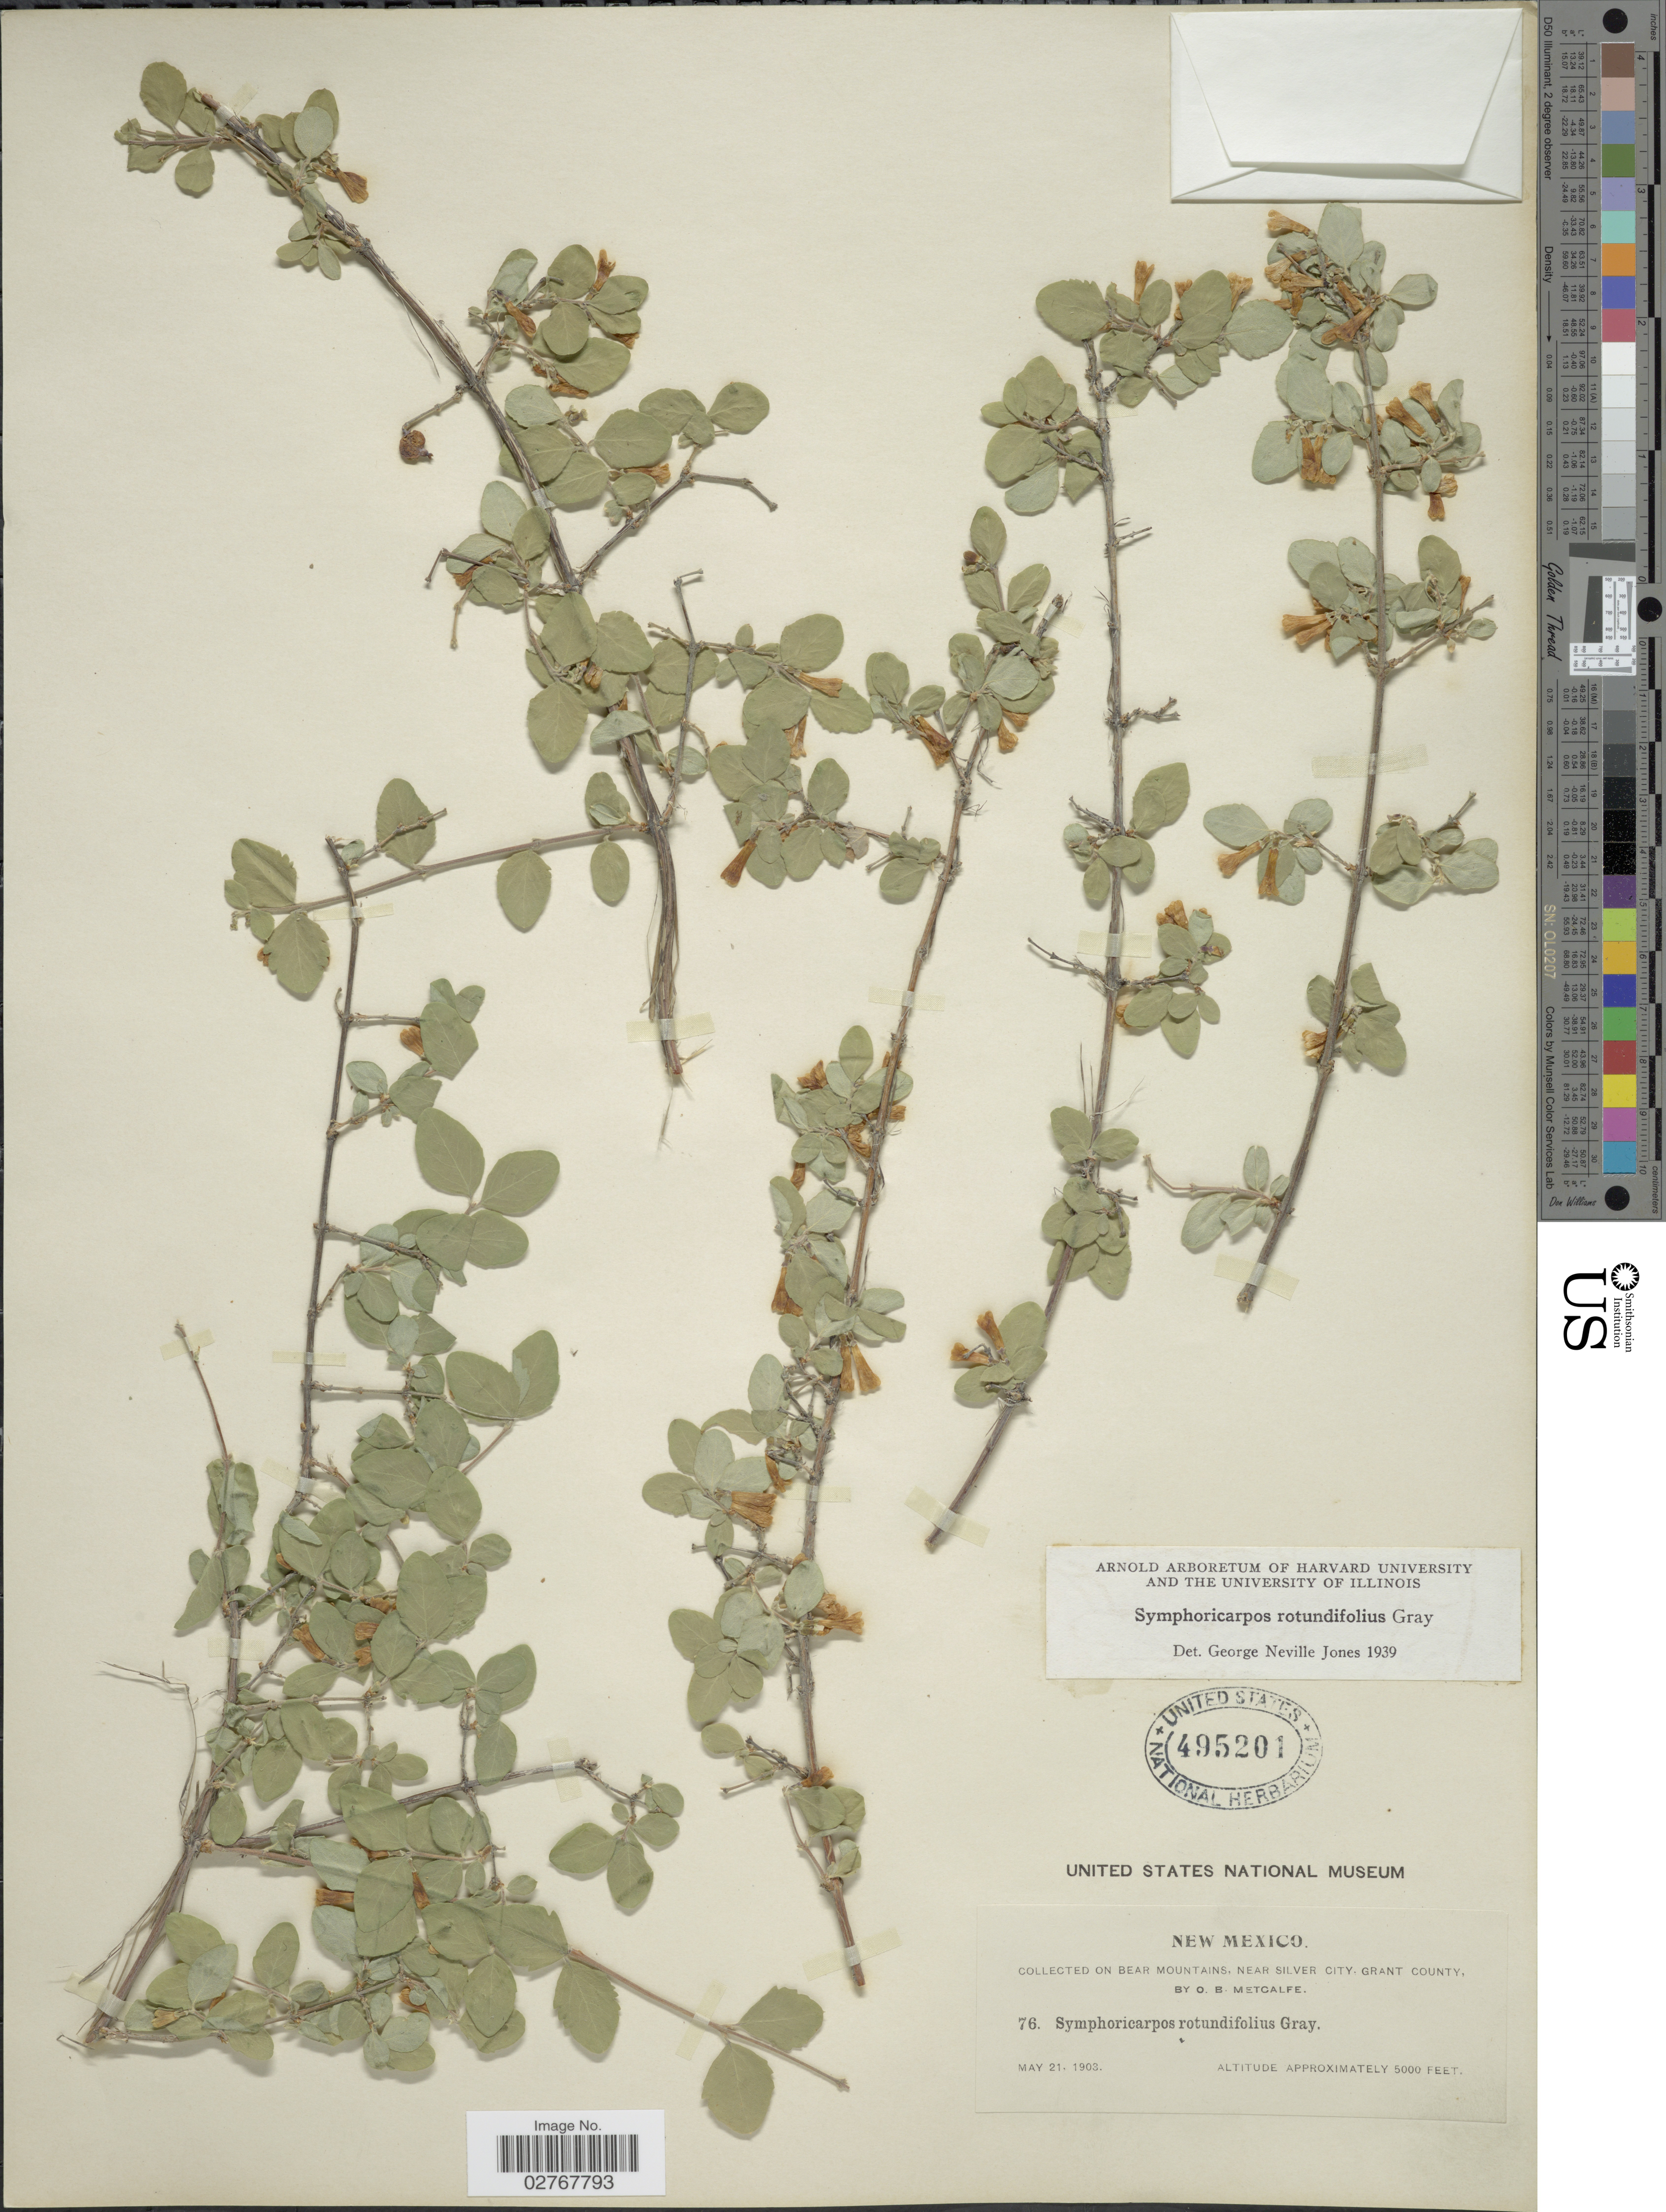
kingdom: Plantae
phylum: Tracheophyta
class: Magnoliopsida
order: Dipsacales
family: Caprifoliaceae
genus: Symphoricarpos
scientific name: Symphoricarpos rotundifolius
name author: A. Gray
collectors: O. B. Metcalfe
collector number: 76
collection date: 1903-05-21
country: United States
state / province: New Mexico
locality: Bear Mountains, Near Silver City, Grant County.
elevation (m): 1524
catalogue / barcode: US 495201